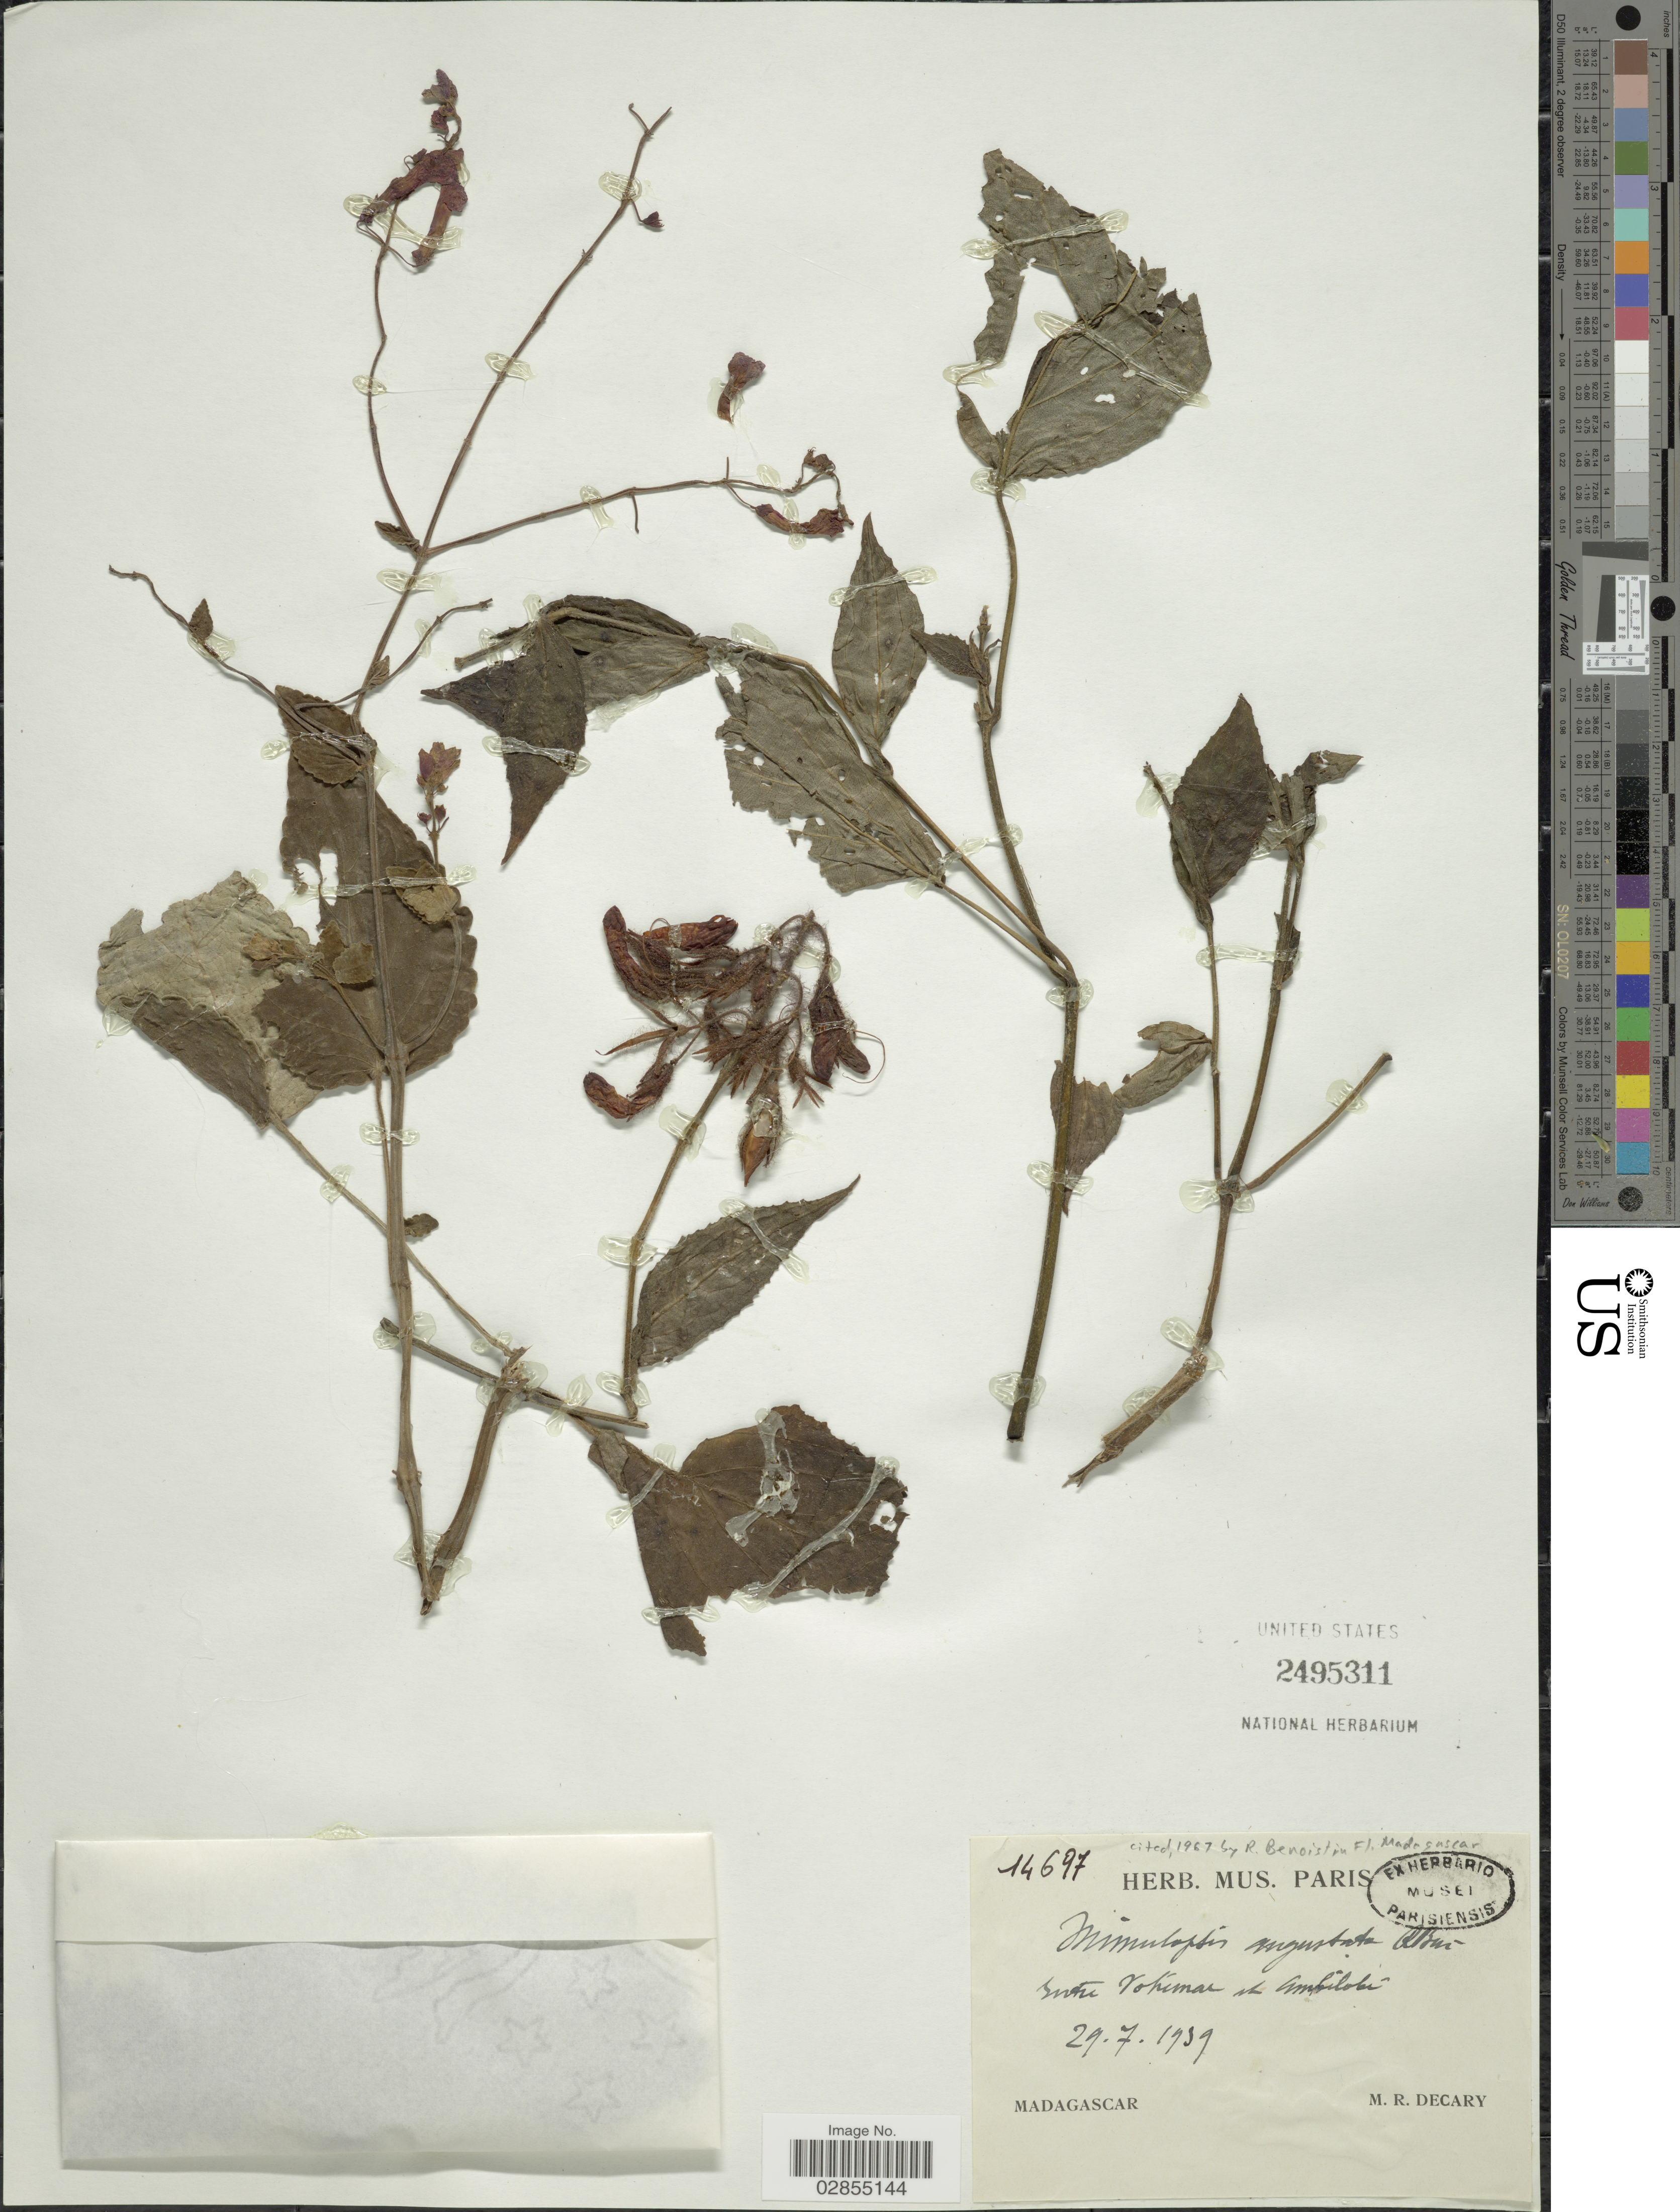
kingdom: Plantae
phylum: Tracheophyta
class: Magnoliopsida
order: Lamiales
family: Acanthaceae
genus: Mimulopsis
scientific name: Mimulopsis angustata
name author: Benoist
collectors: R. Decary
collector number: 14697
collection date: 1939-07-29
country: Madagascar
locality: Entre Vohémar et Ambilobé.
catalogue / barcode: US 2495311